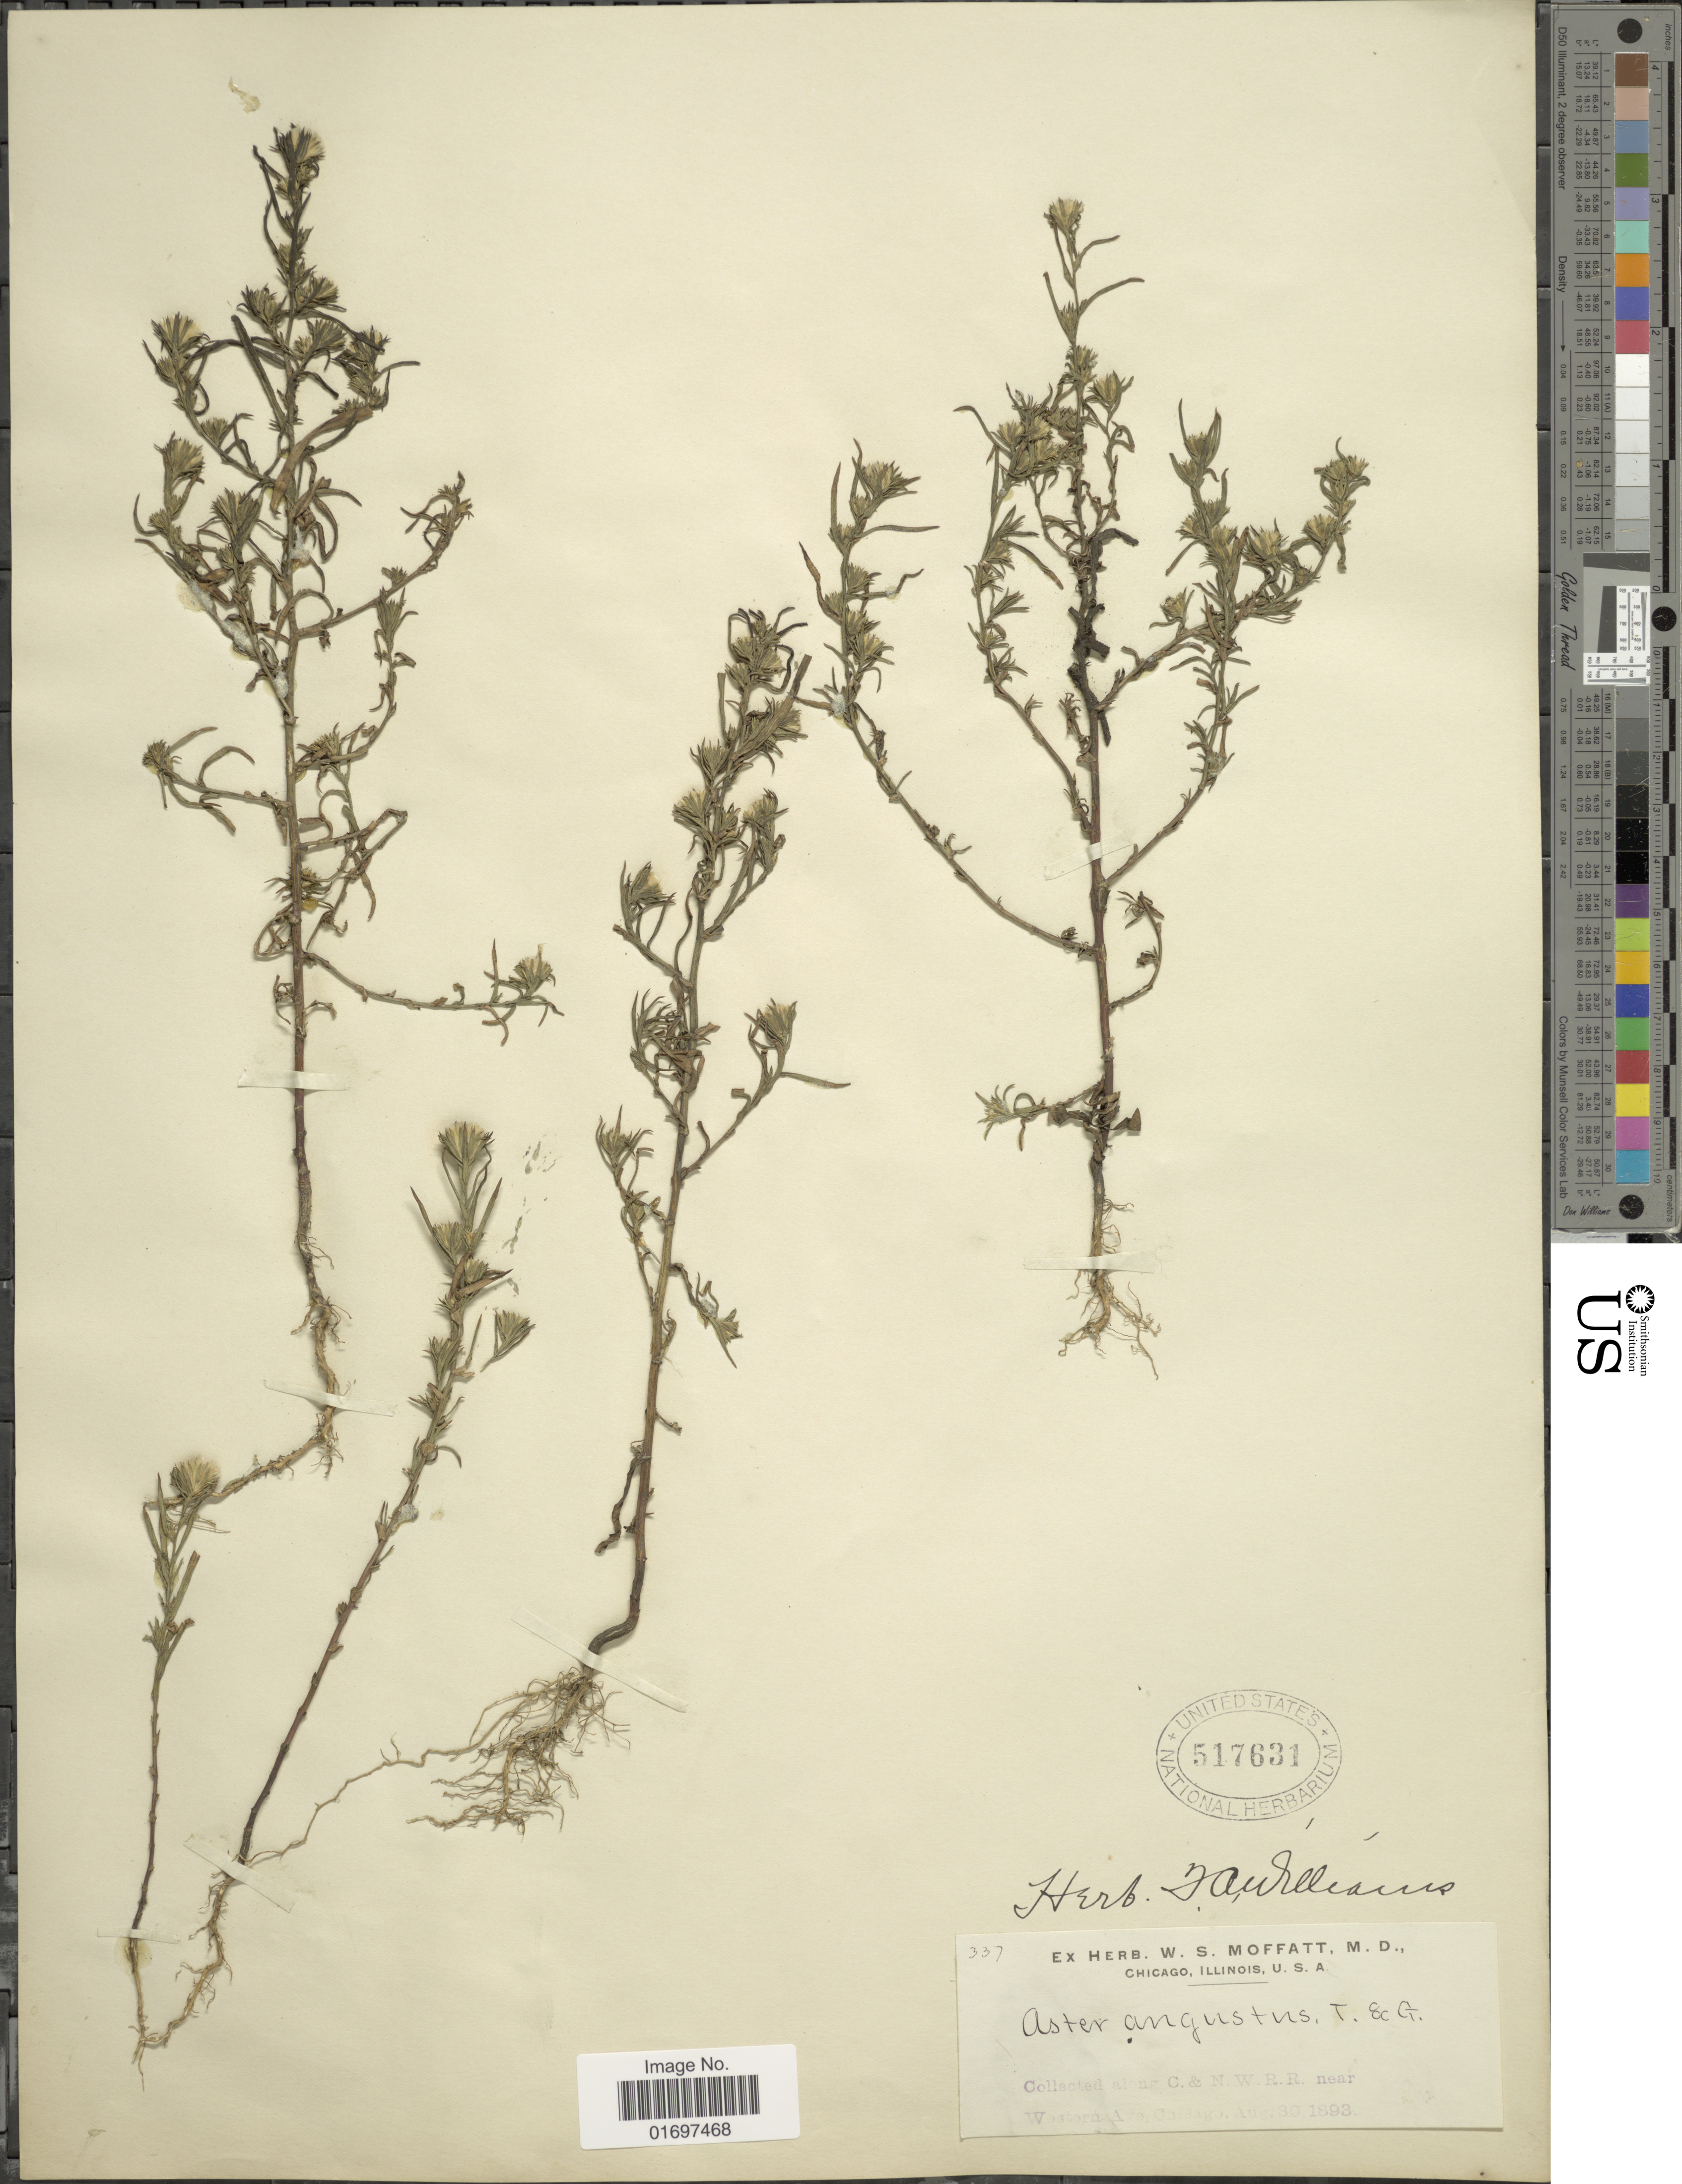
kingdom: Plantae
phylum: Tracheophyta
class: Magnoliopsida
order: Asterales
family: Asteraceae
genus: Symphyotrichum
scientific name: Symphyotrichum ciliatum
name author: (Ledeb.) G.L. Nesom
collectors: ex herb. W. S. Moffatt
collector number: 337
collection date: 1893-08-30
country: United States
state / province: Illinois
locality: Along C. & N.W. R.R. near Western A. & Chicago.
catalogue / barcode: US 517631